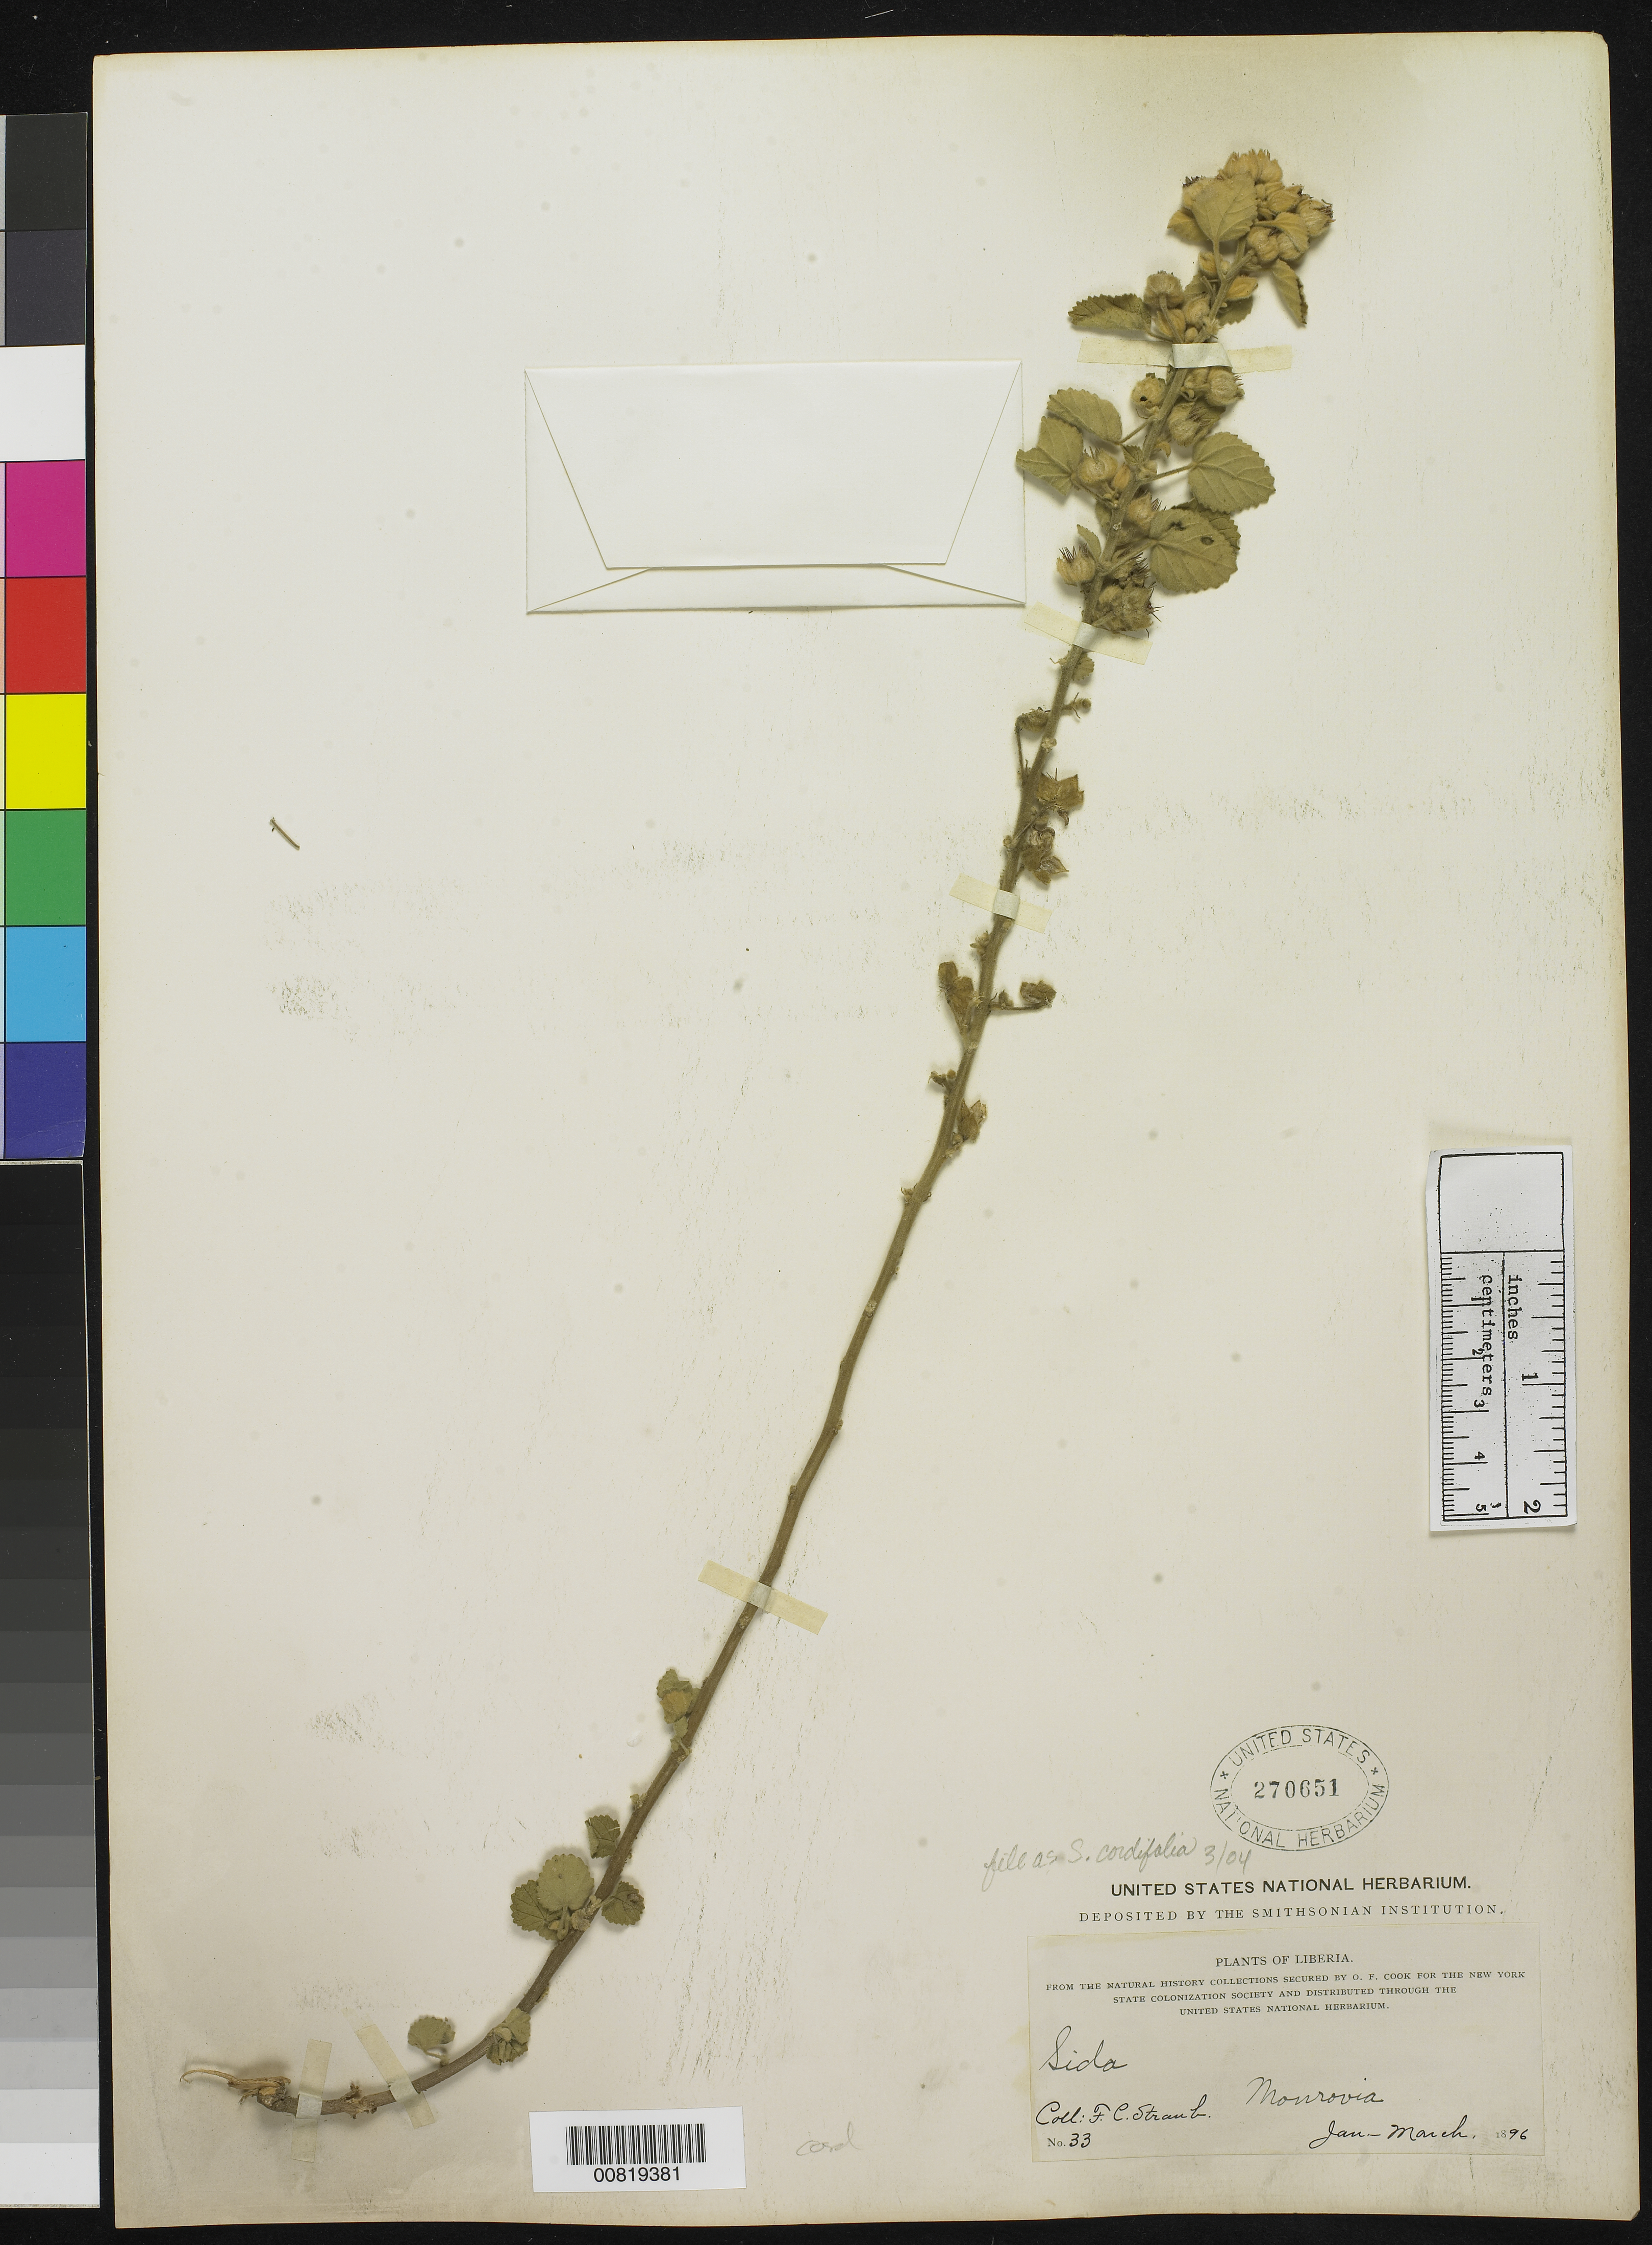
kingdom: Plantae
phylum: Tracheophyta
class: Magnoliopsida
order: Malvales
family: Malvaceae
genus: Sida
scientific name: Sida cordifolia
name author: L.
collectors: F. Straub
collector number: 33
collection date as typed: Jan 1896 to -- Apr 1896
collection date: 1896-01/1896-04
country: Liberia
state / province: Montserrado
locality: Monrovia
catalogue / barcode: US 270651